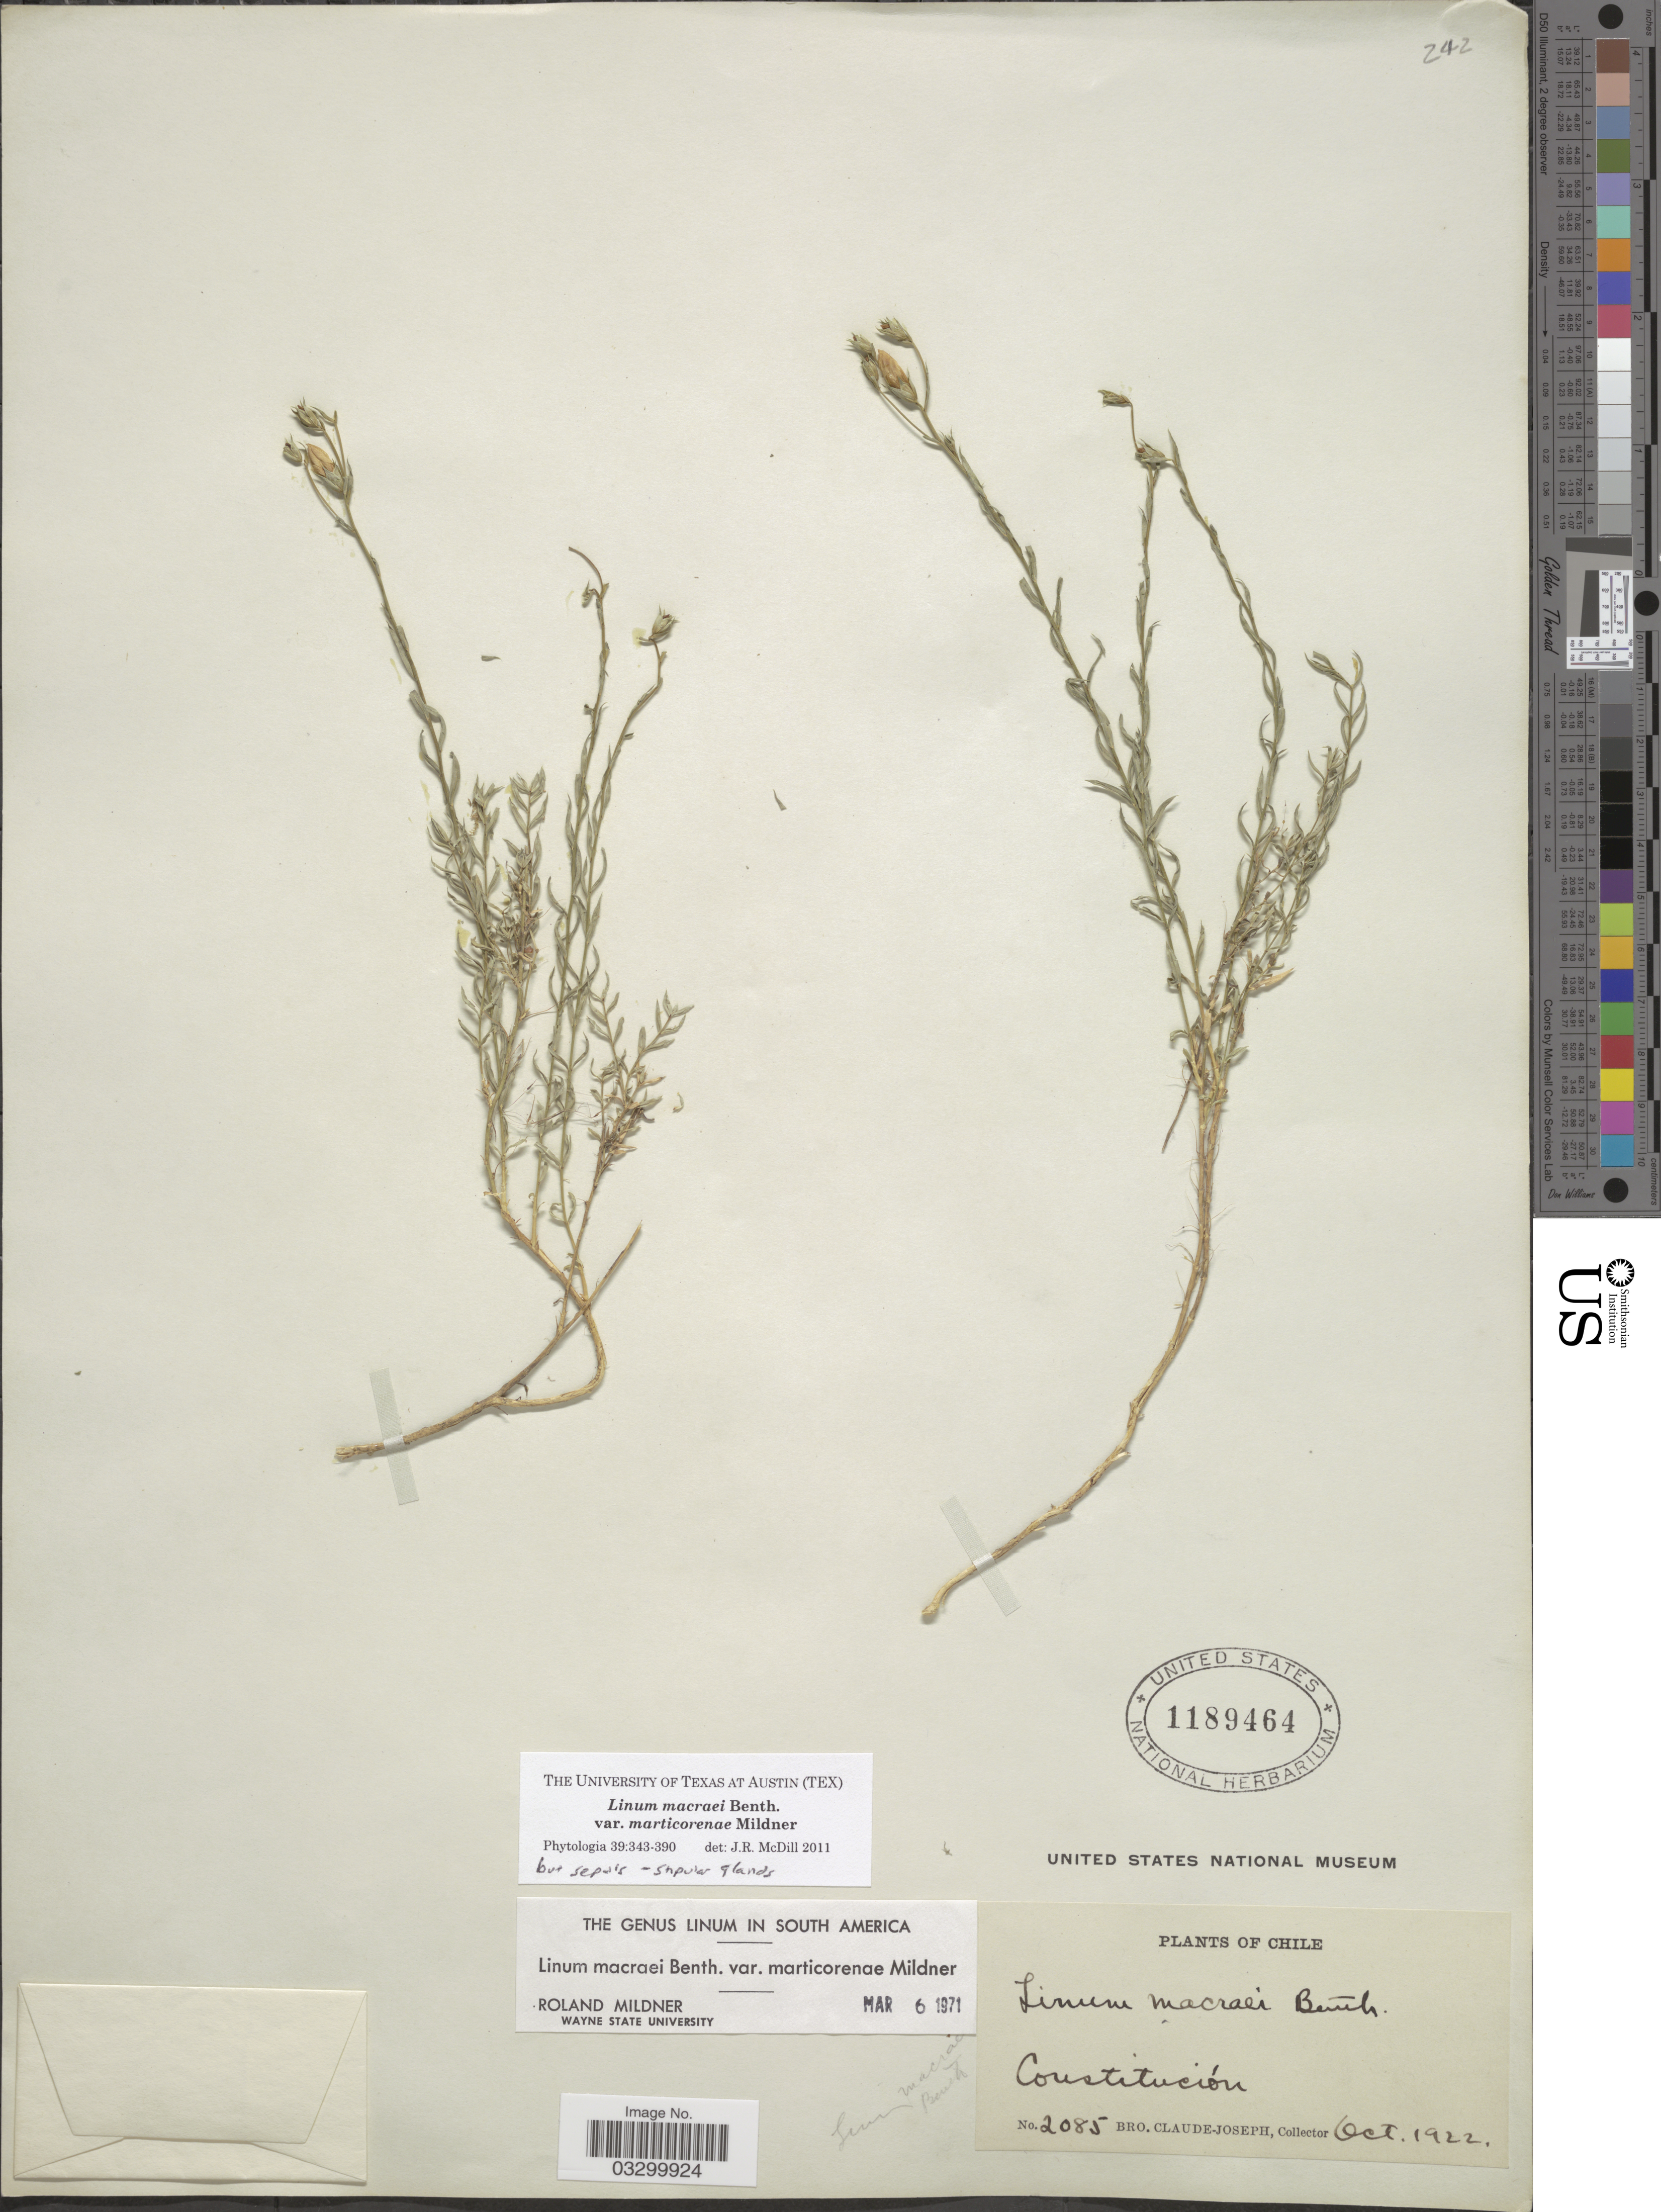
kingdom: Plantae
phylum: Tracheophyta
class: Magnoliopsida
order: Malpighiales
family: Linaceae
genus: Linum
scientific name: Linum macraei var. marticorenae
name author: Mildner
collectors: Bro. Claude-Joseph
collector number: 2085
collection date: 1922-10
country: Chile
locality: Constitución.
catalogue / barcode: US 1189464